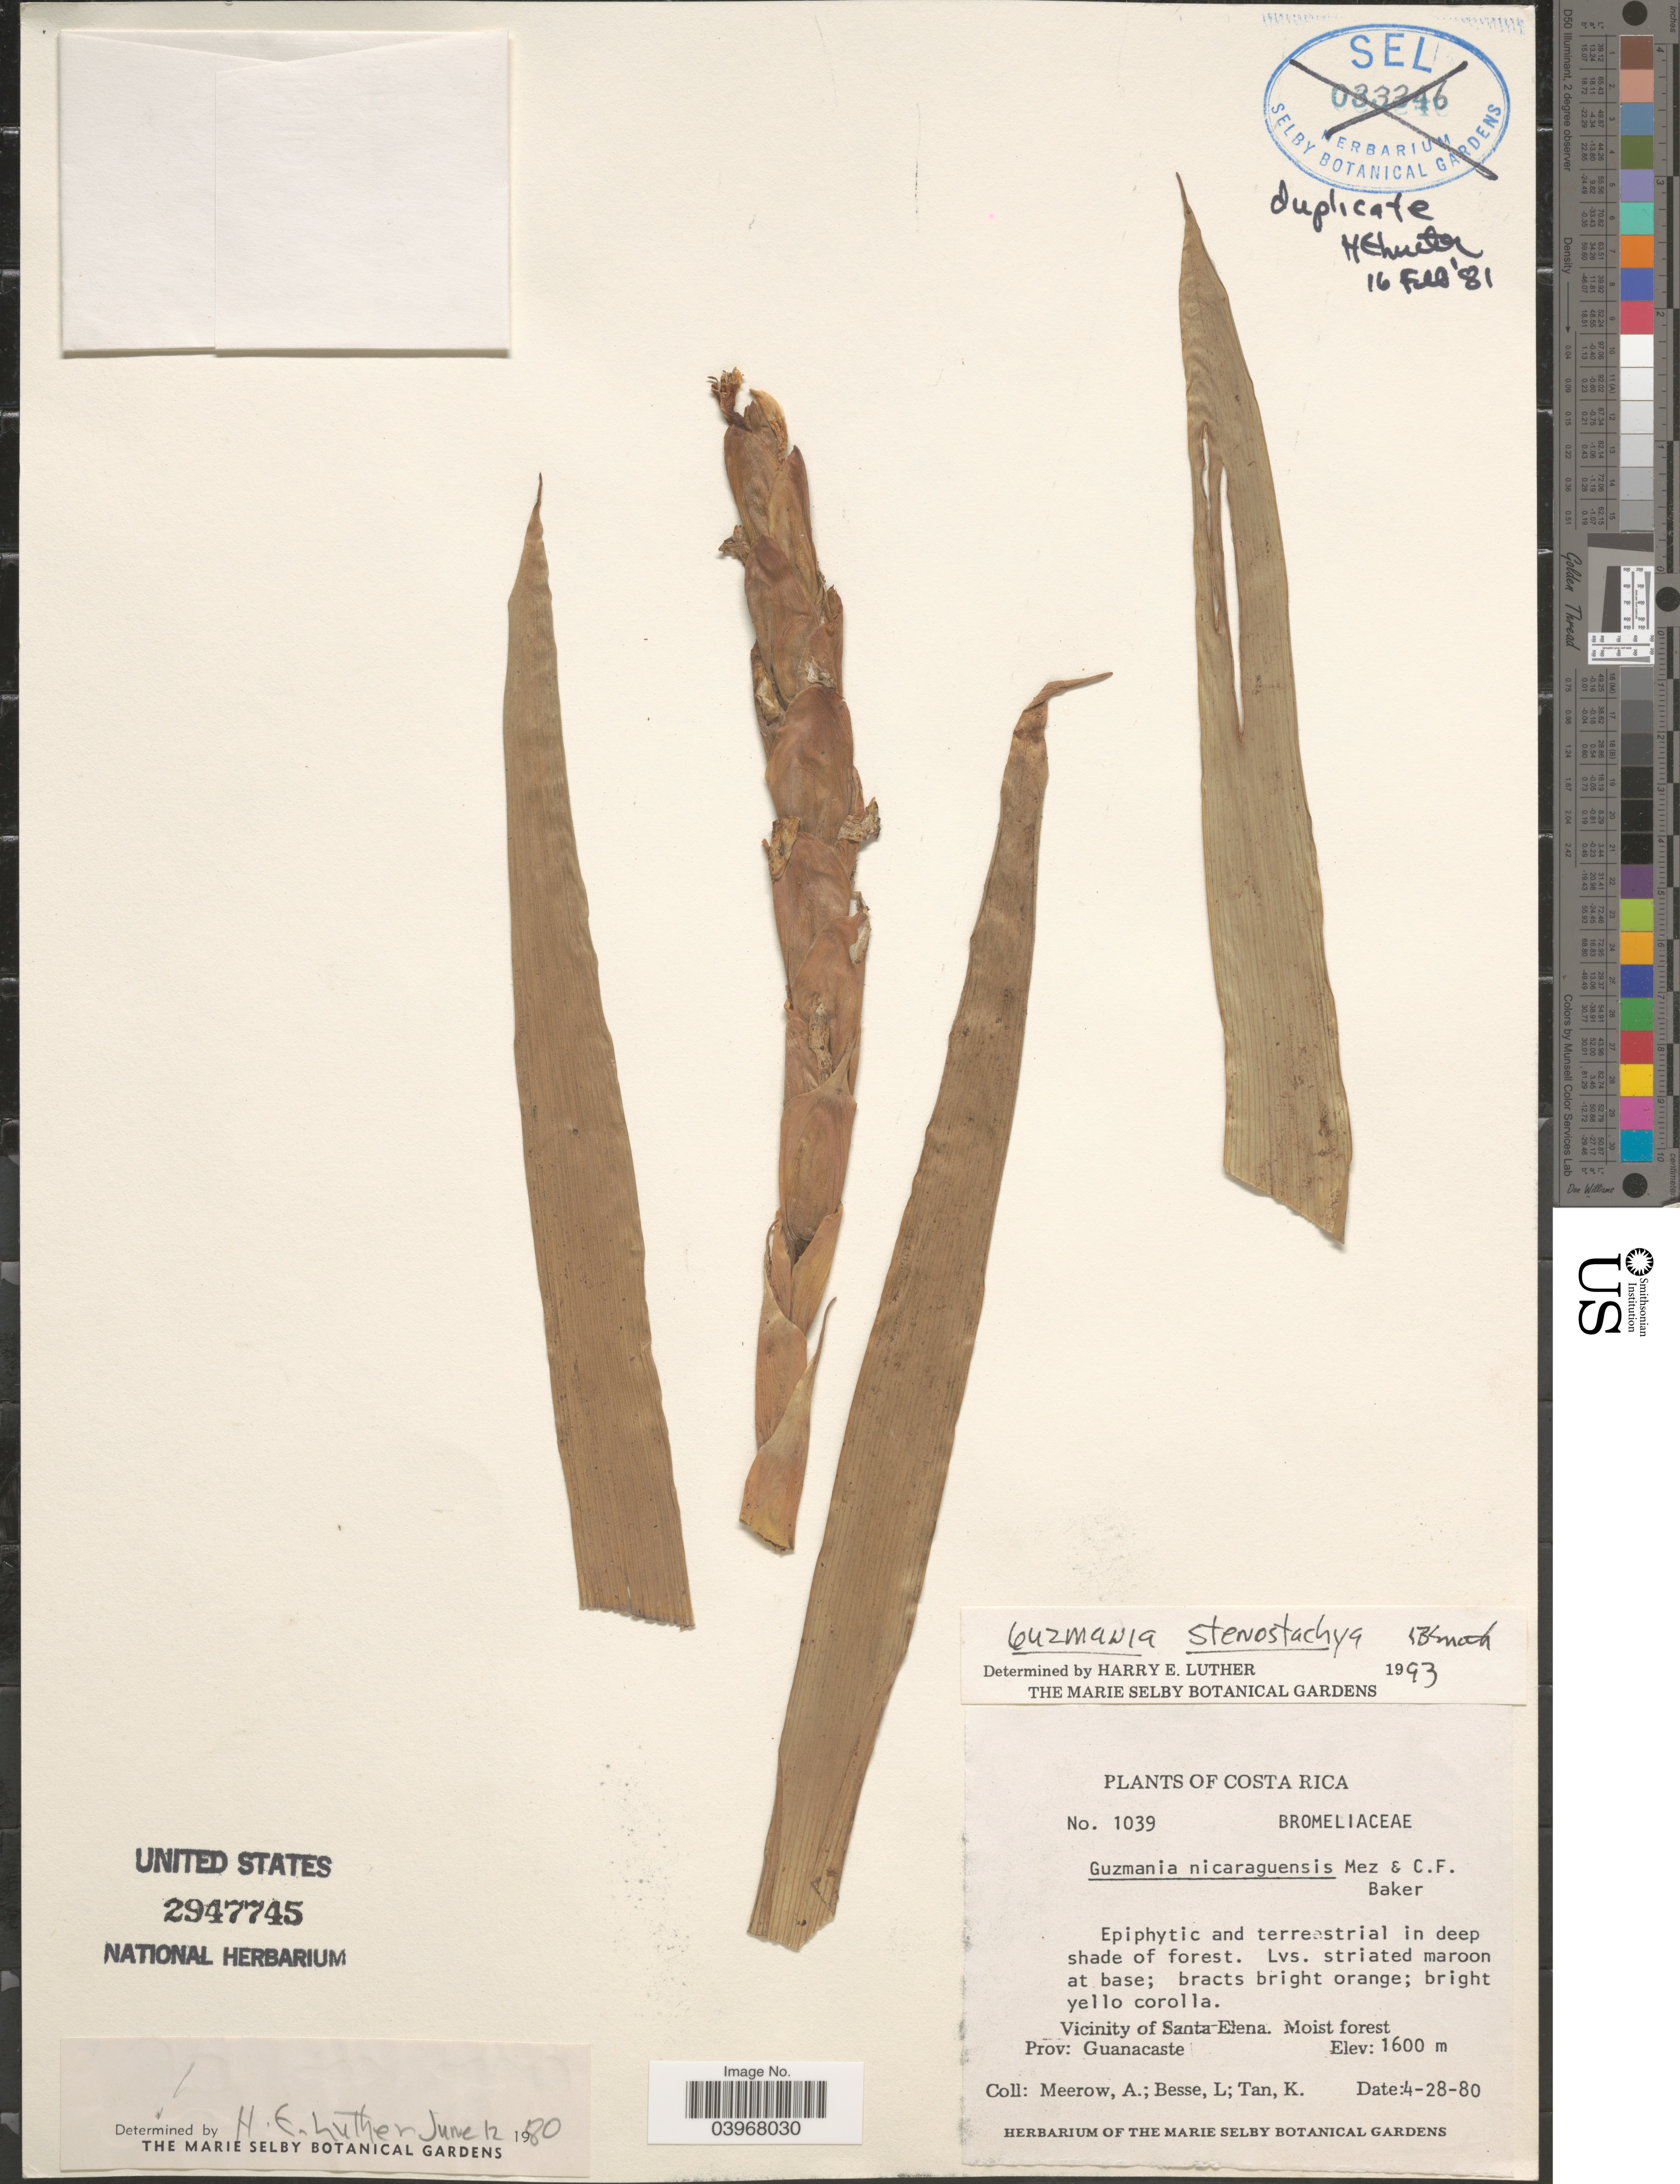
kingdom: Plantae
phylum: Tracheophyta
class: Liliopsida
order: Poales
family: Bromeliaceae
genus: Guzmania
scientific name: Guzmania stenostachya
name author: L.B. Sm.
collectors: A. Meerow, L. Besse & K. Tan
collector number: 1039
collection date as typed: Transcribed d/m/y: 28/4/80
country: Costa Rica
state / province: Guanacaste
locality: Vicinity of Santa Elena.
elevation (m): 1600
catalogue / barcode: US 2947745